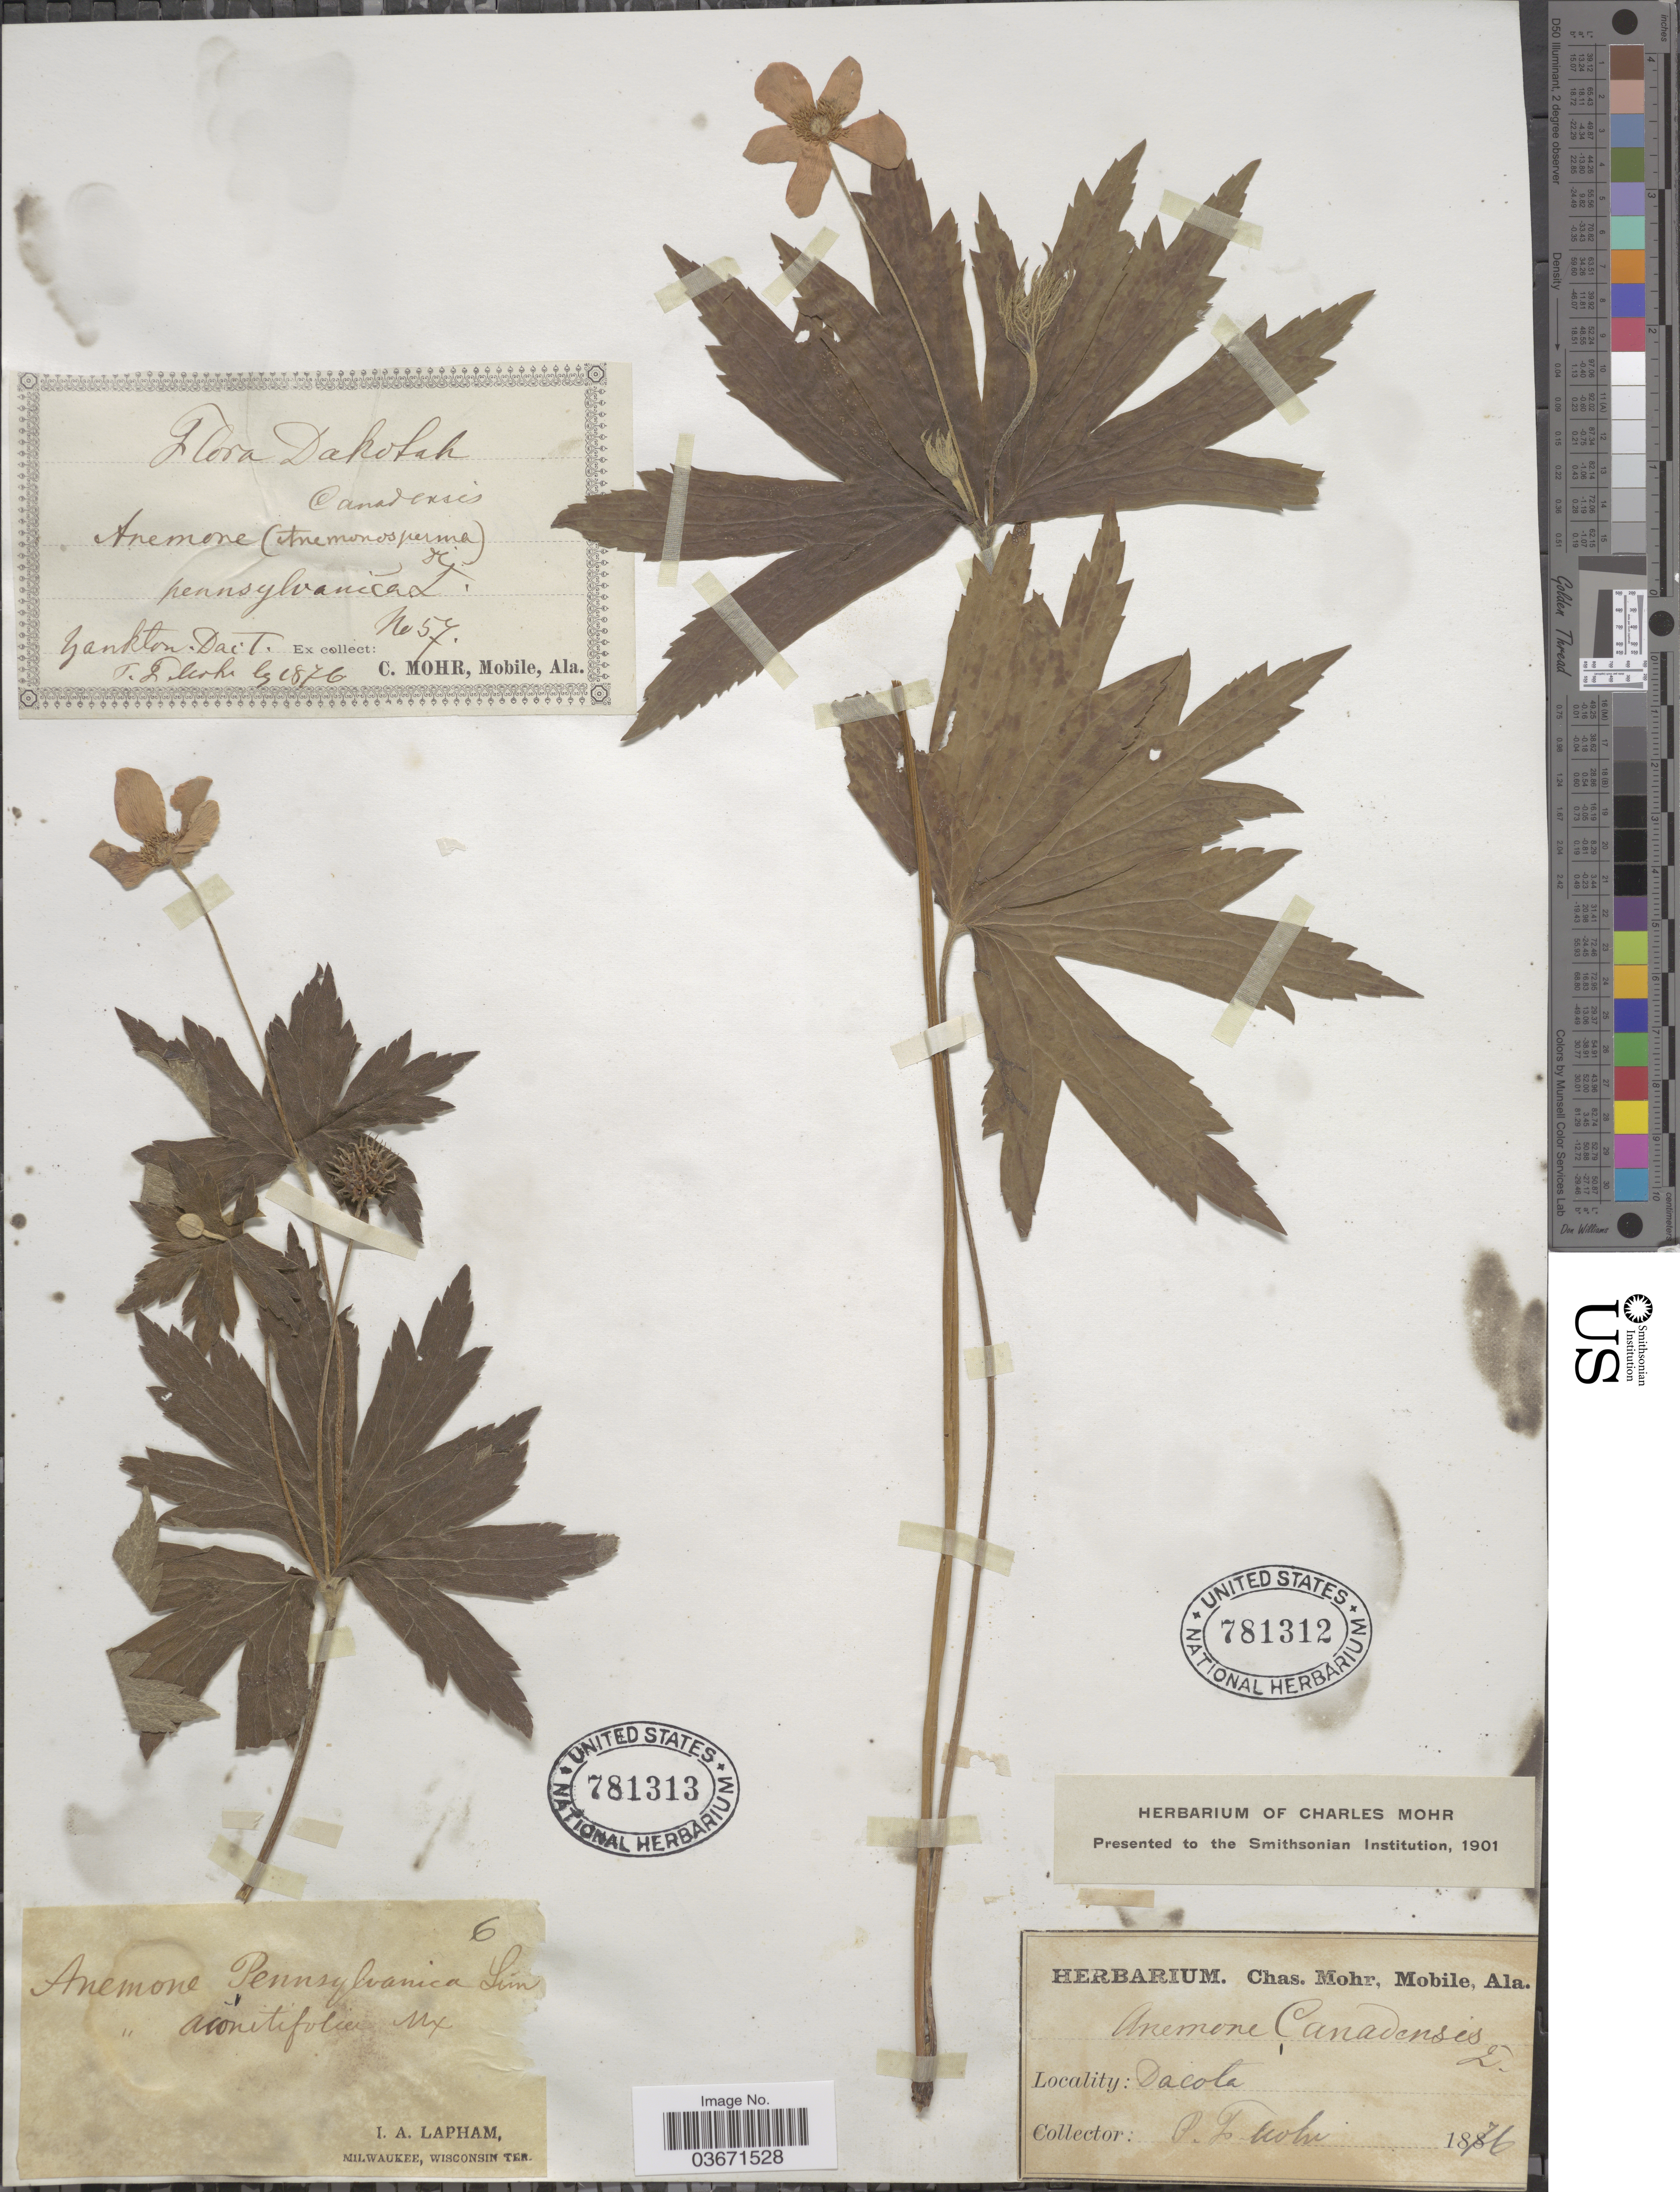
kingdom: Plantae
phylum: Tracheophyta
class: Magnoliopsida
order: Ranunculales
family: Ranunculaceae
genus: Anemone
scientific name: Anemone canadensis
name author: L.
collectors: P. F. Mohr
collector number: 57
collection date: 1876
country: United States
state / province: South Dakota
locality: Dacota. Dakotah. Yankton. Dac T.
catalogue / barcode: US 781312